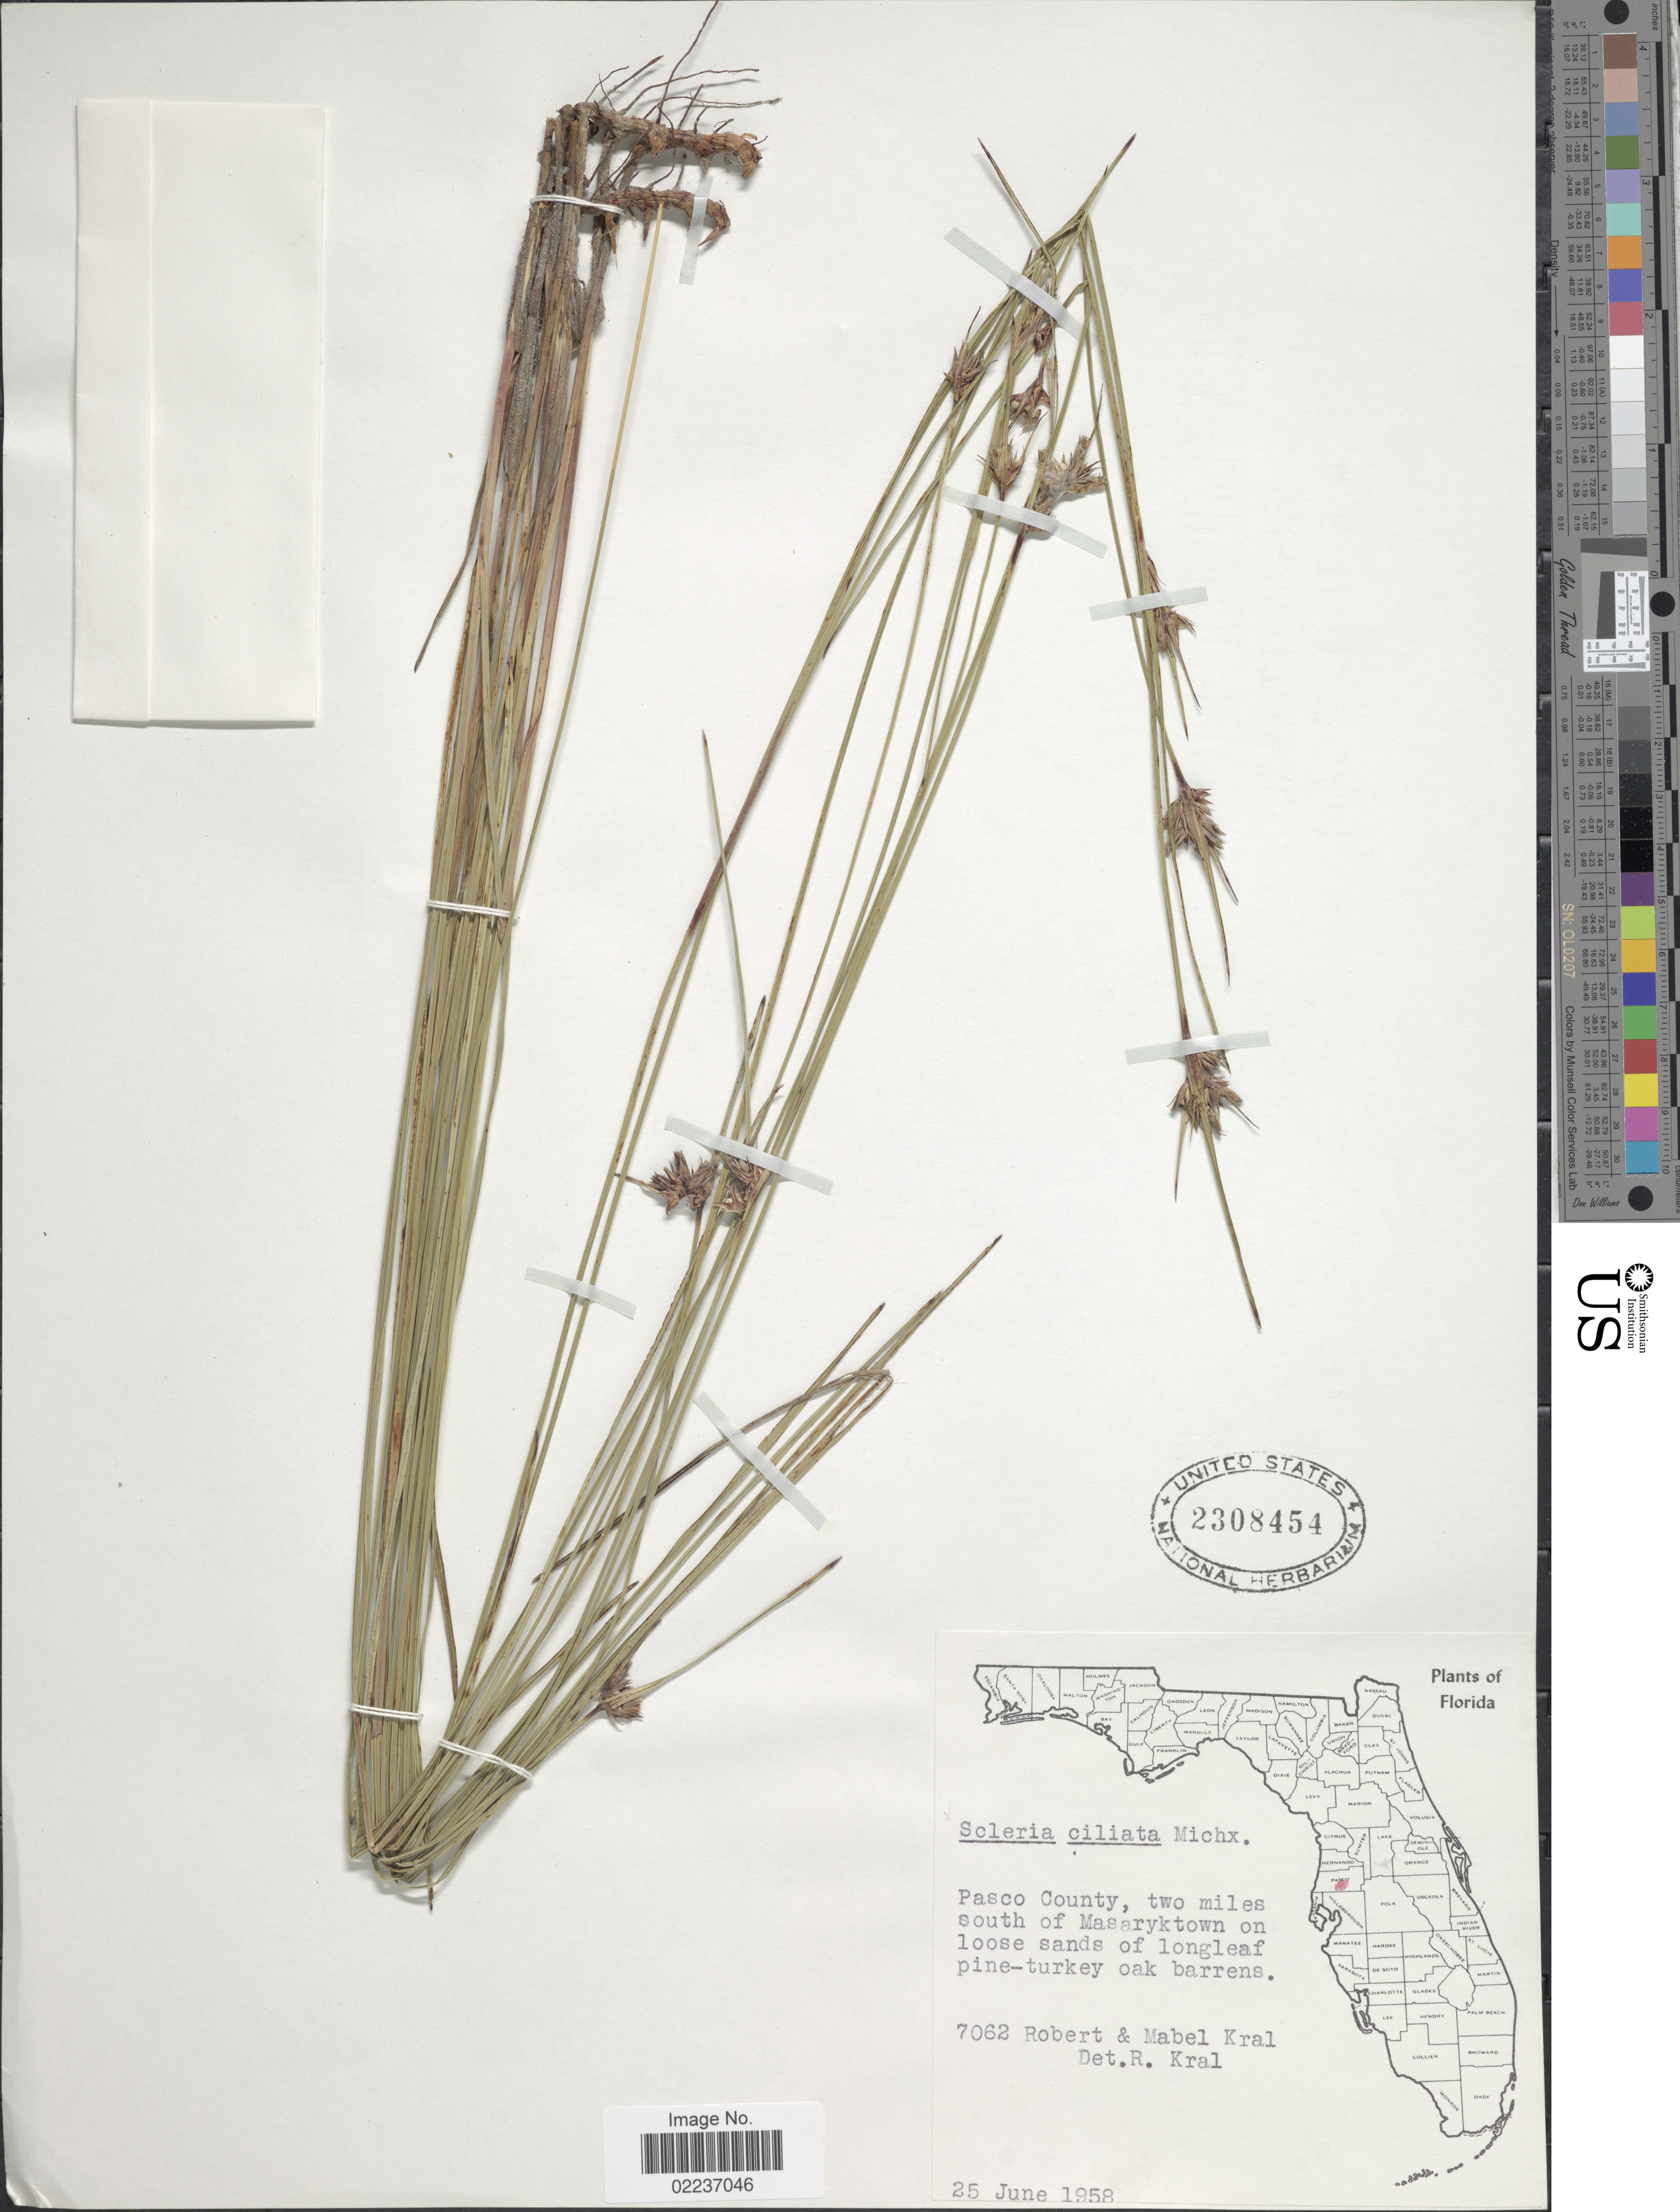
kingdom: Plantae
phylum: Tracheophyta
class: Liliopsida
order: Poales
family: Cyperaceae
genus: Scleria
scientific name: Scleria ciliata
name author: Michx.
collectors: R. Kral & M. Kral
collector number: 7062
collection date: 1958-06-25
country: United States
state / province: Florida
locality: Pasco County, two miles south of Masaryktown on loose hands of longleaf pine-turkey oak barrens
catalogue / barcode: US 2308454